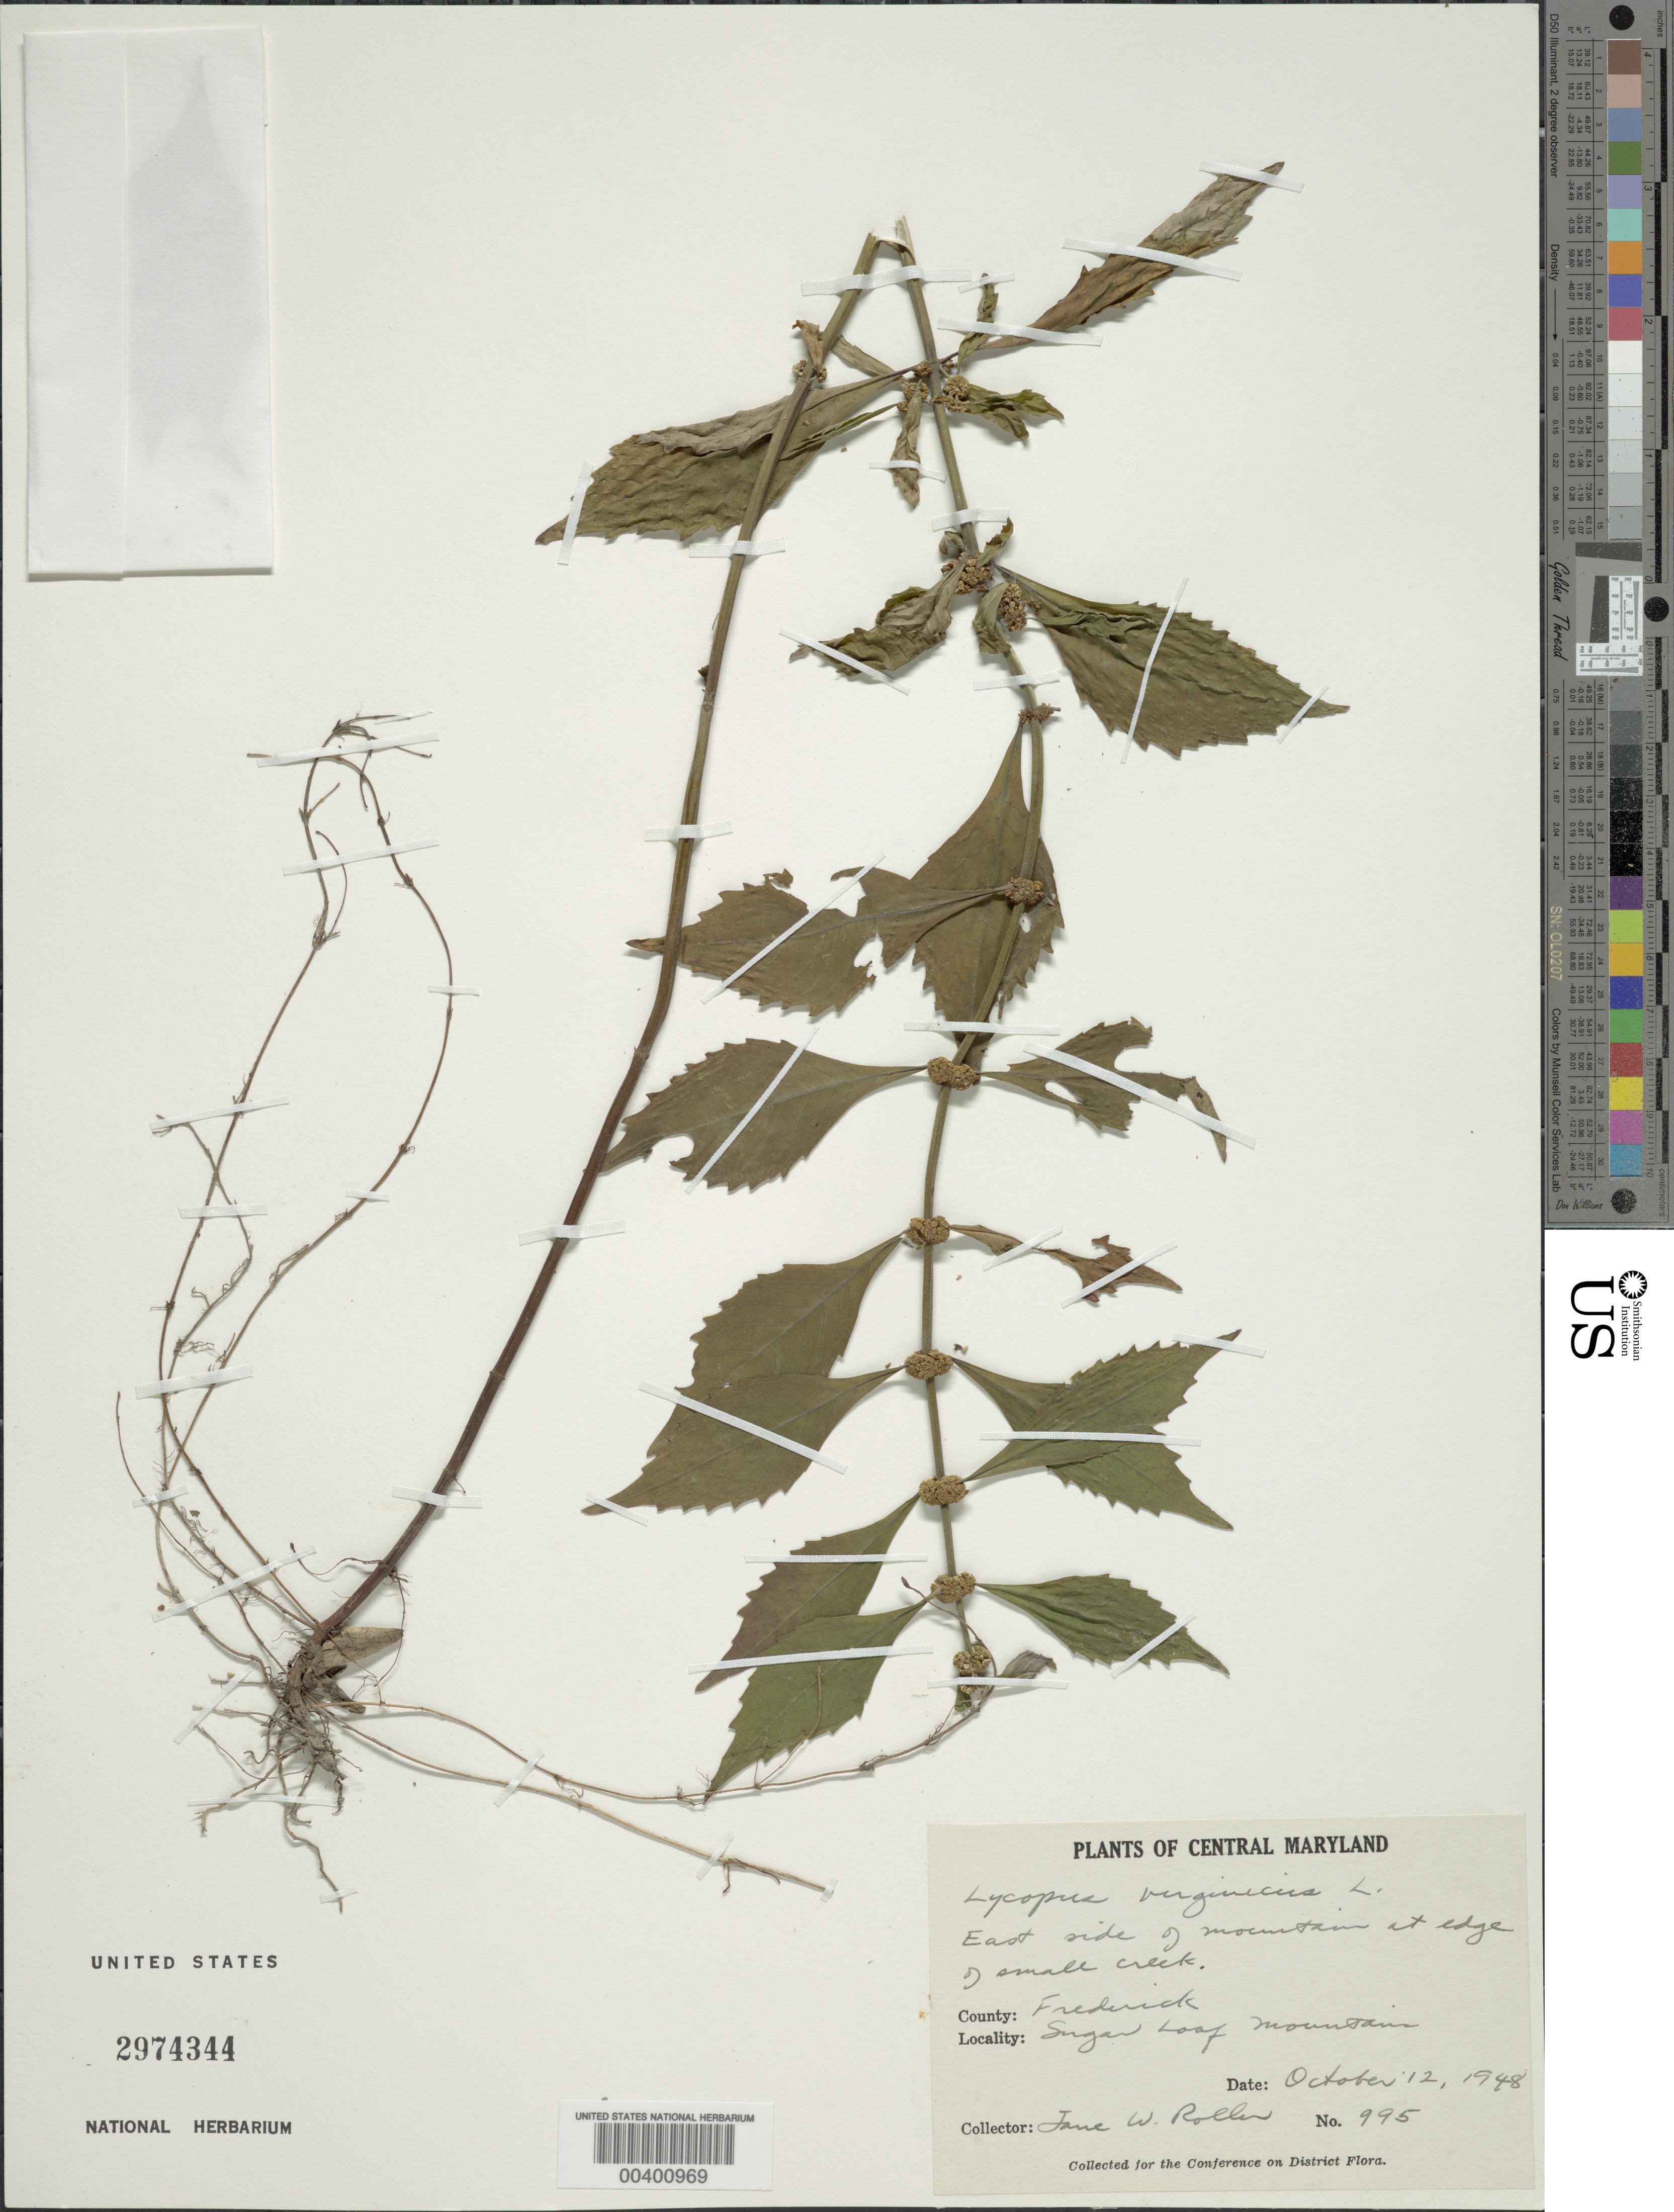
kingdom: Plantae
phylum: Tracheophyta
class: Magnoliopsida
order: Lamiales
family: Lamiaceae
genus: Lycopus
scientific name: Lycopus virginicus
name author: L.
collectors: J. W. Roller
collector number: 995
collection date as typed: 12 Oct 1948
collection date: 1948-10-12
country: United States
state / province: Maryland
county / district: Frederick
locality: Sugar Loaf Mt.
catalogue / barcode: US 2974344